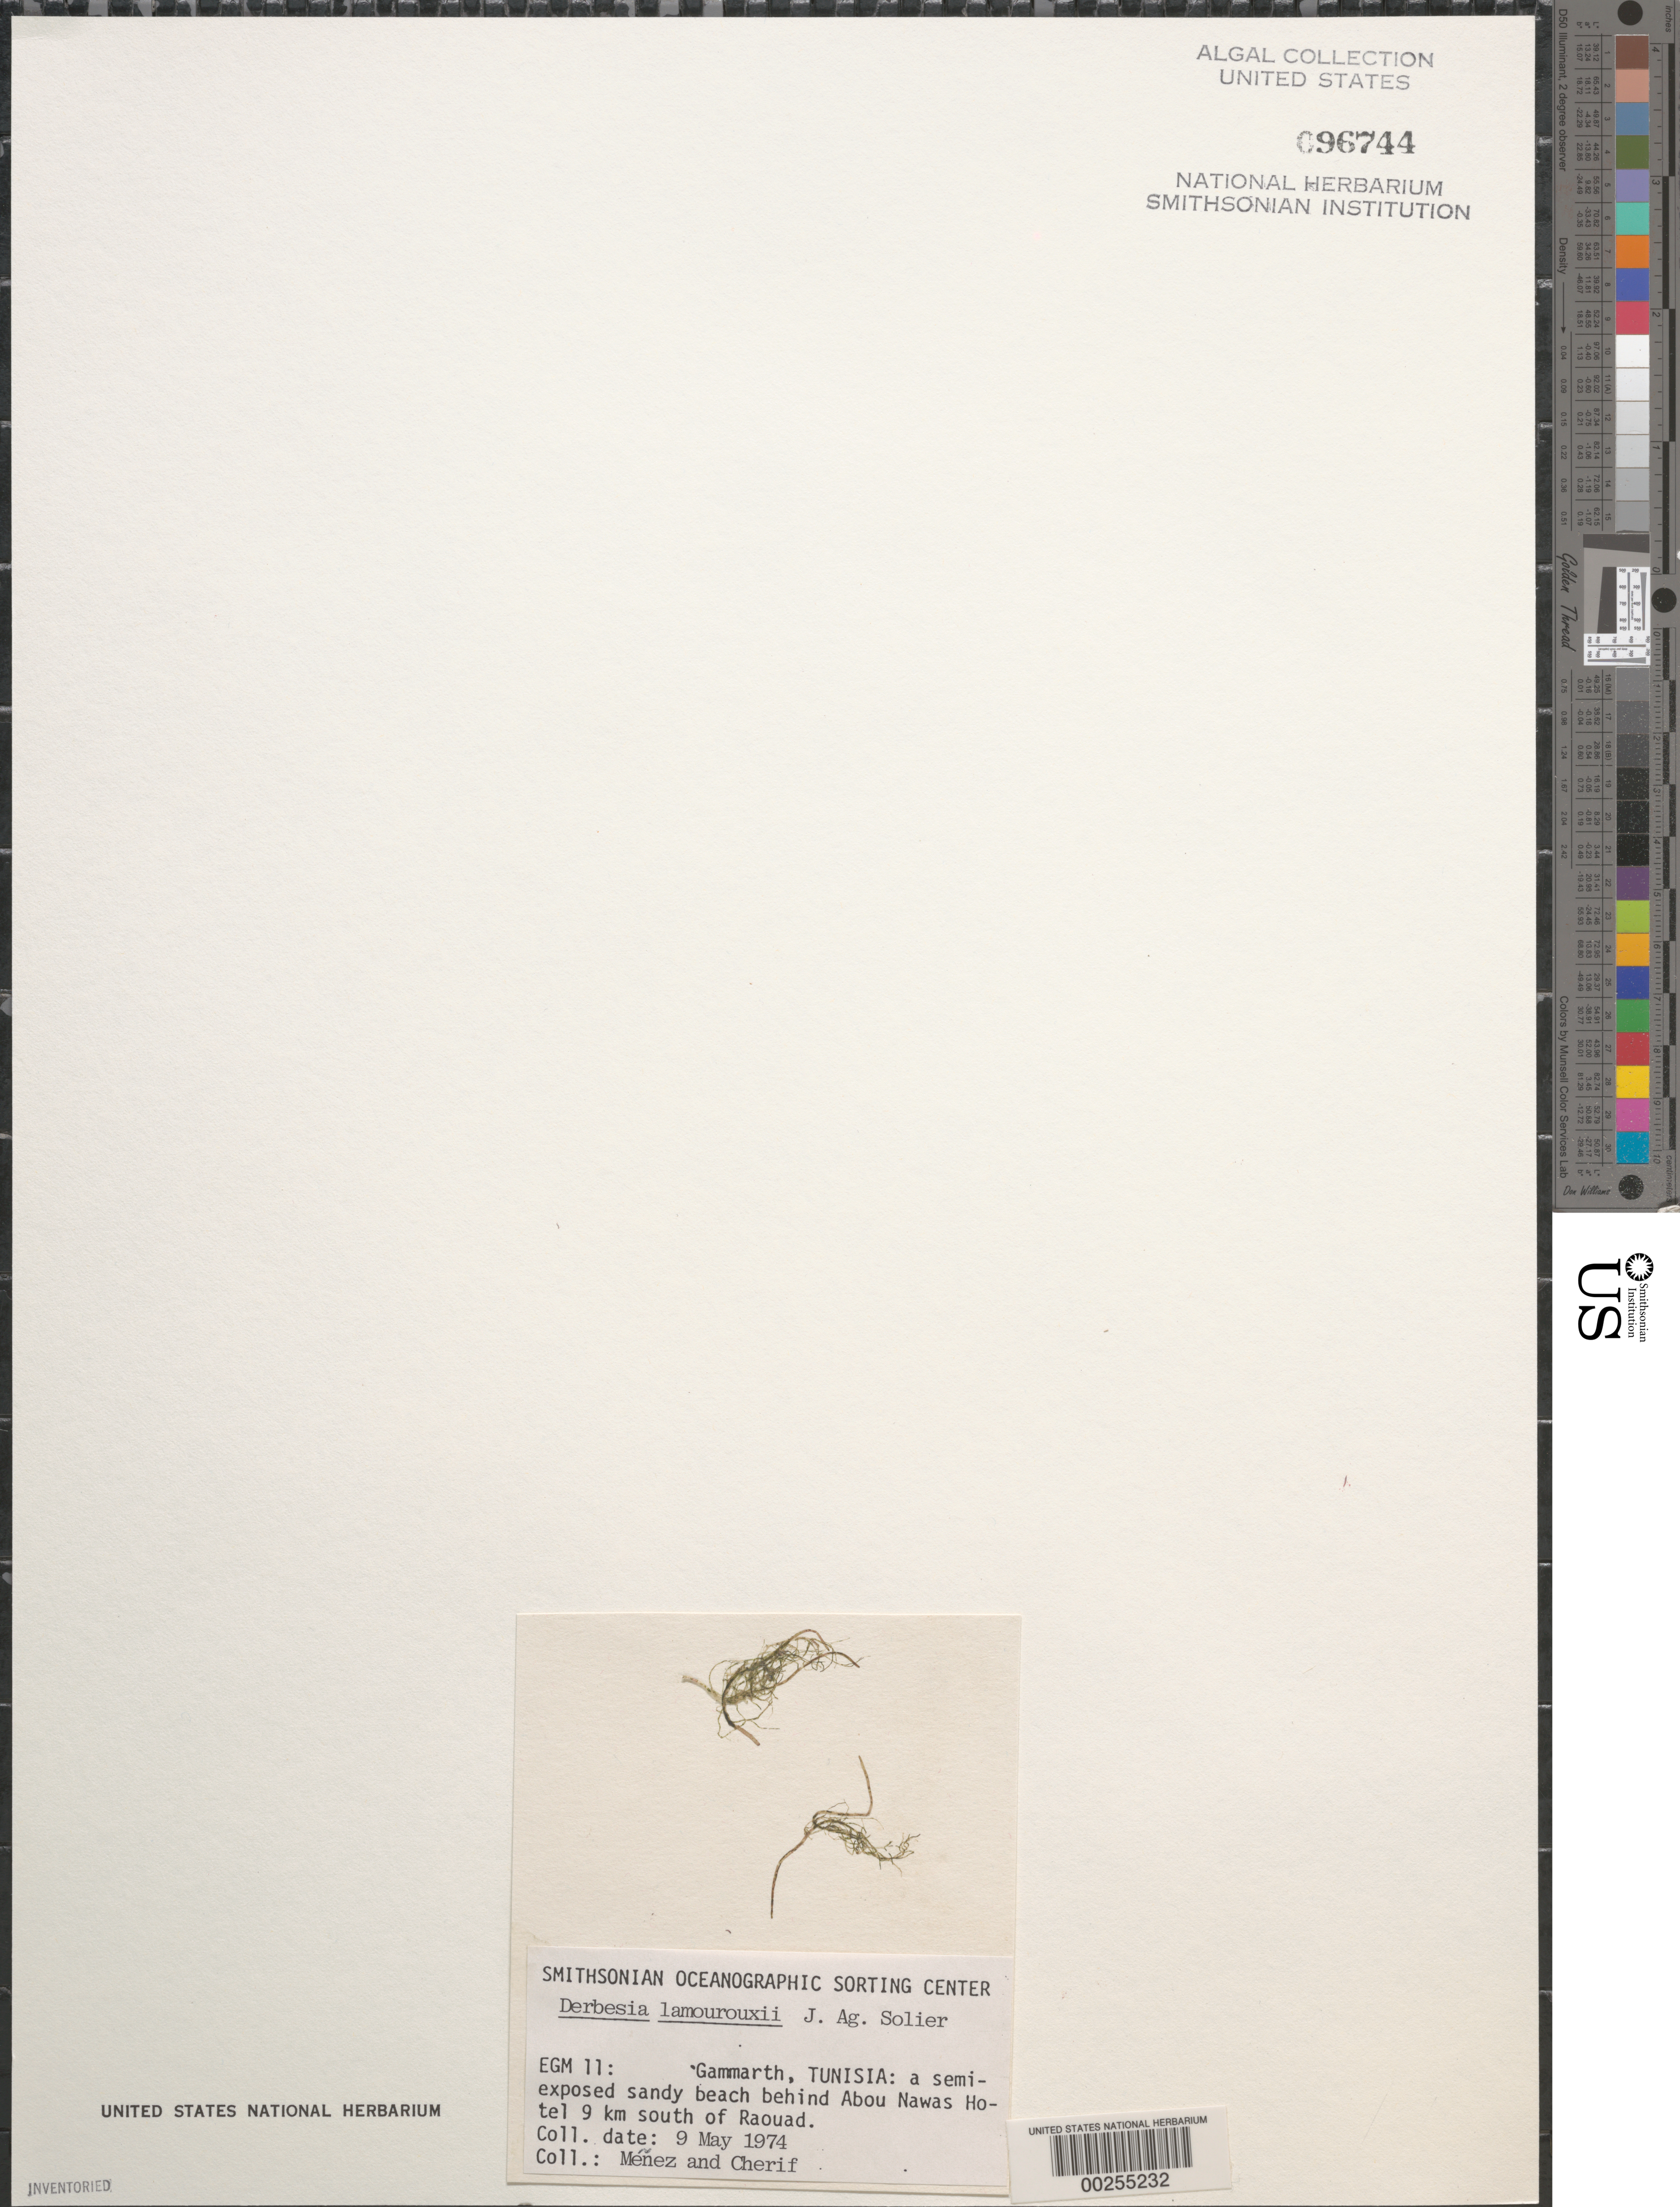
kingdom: Plantae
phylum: Chlorophyta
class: Ulvophyceae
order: Bryopsidales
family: Derbesiaceae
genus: Pedobesia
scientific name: Pedobesia simplex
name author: (Menegh. ex Kütz.) M.J. Wynne & Leliaert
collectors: Meñez & -. Cherif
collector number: EGM 11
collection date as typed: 09 May 1974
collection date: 1974-05-09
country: Tunisia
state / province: Tunis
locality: Gammarth, behind abou nawas hotel, nine km south of raouad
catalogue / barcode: US 96744